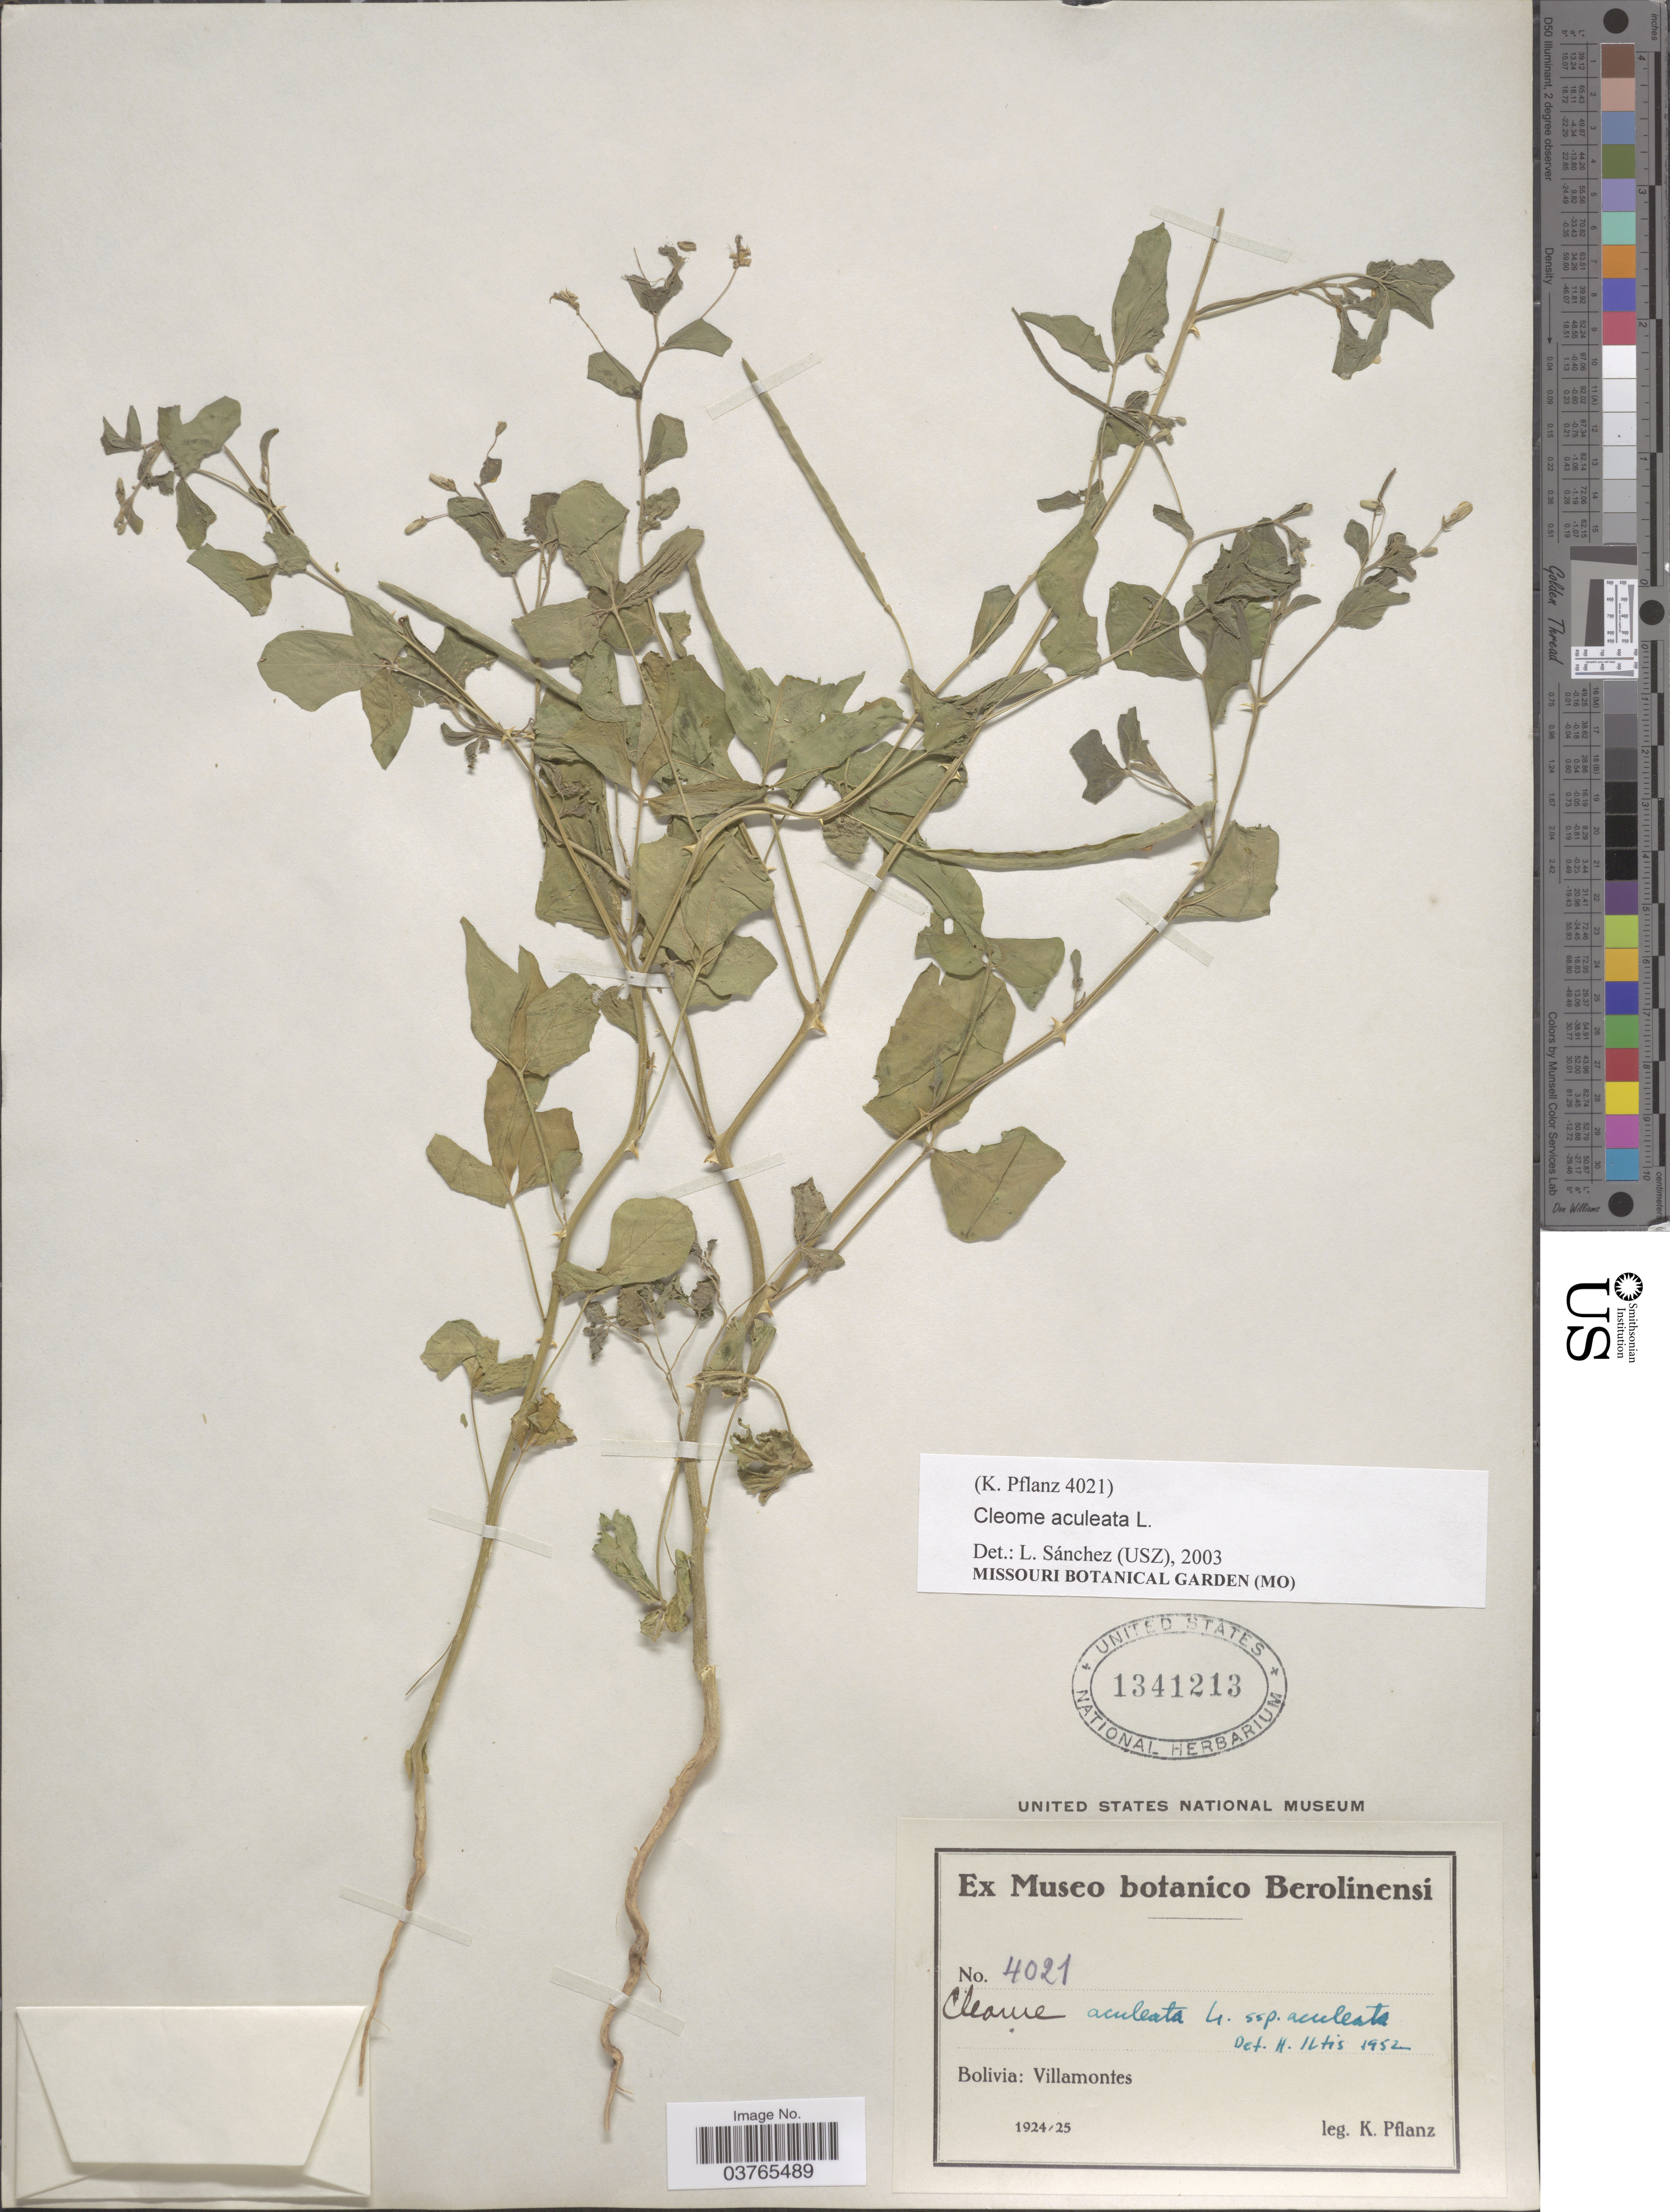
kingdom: Plantae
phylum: Tracheophyta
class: Magnoliopsida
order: Brassicales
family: Cleomaceae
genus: Tarenaya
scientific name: Tarenaya aculeata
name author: (L.) Soares Neto & Roalson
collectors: K. Pflanz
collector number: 4021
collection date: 1924/1925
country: Bolivia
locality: Villamontes.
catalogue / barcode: US 1341213